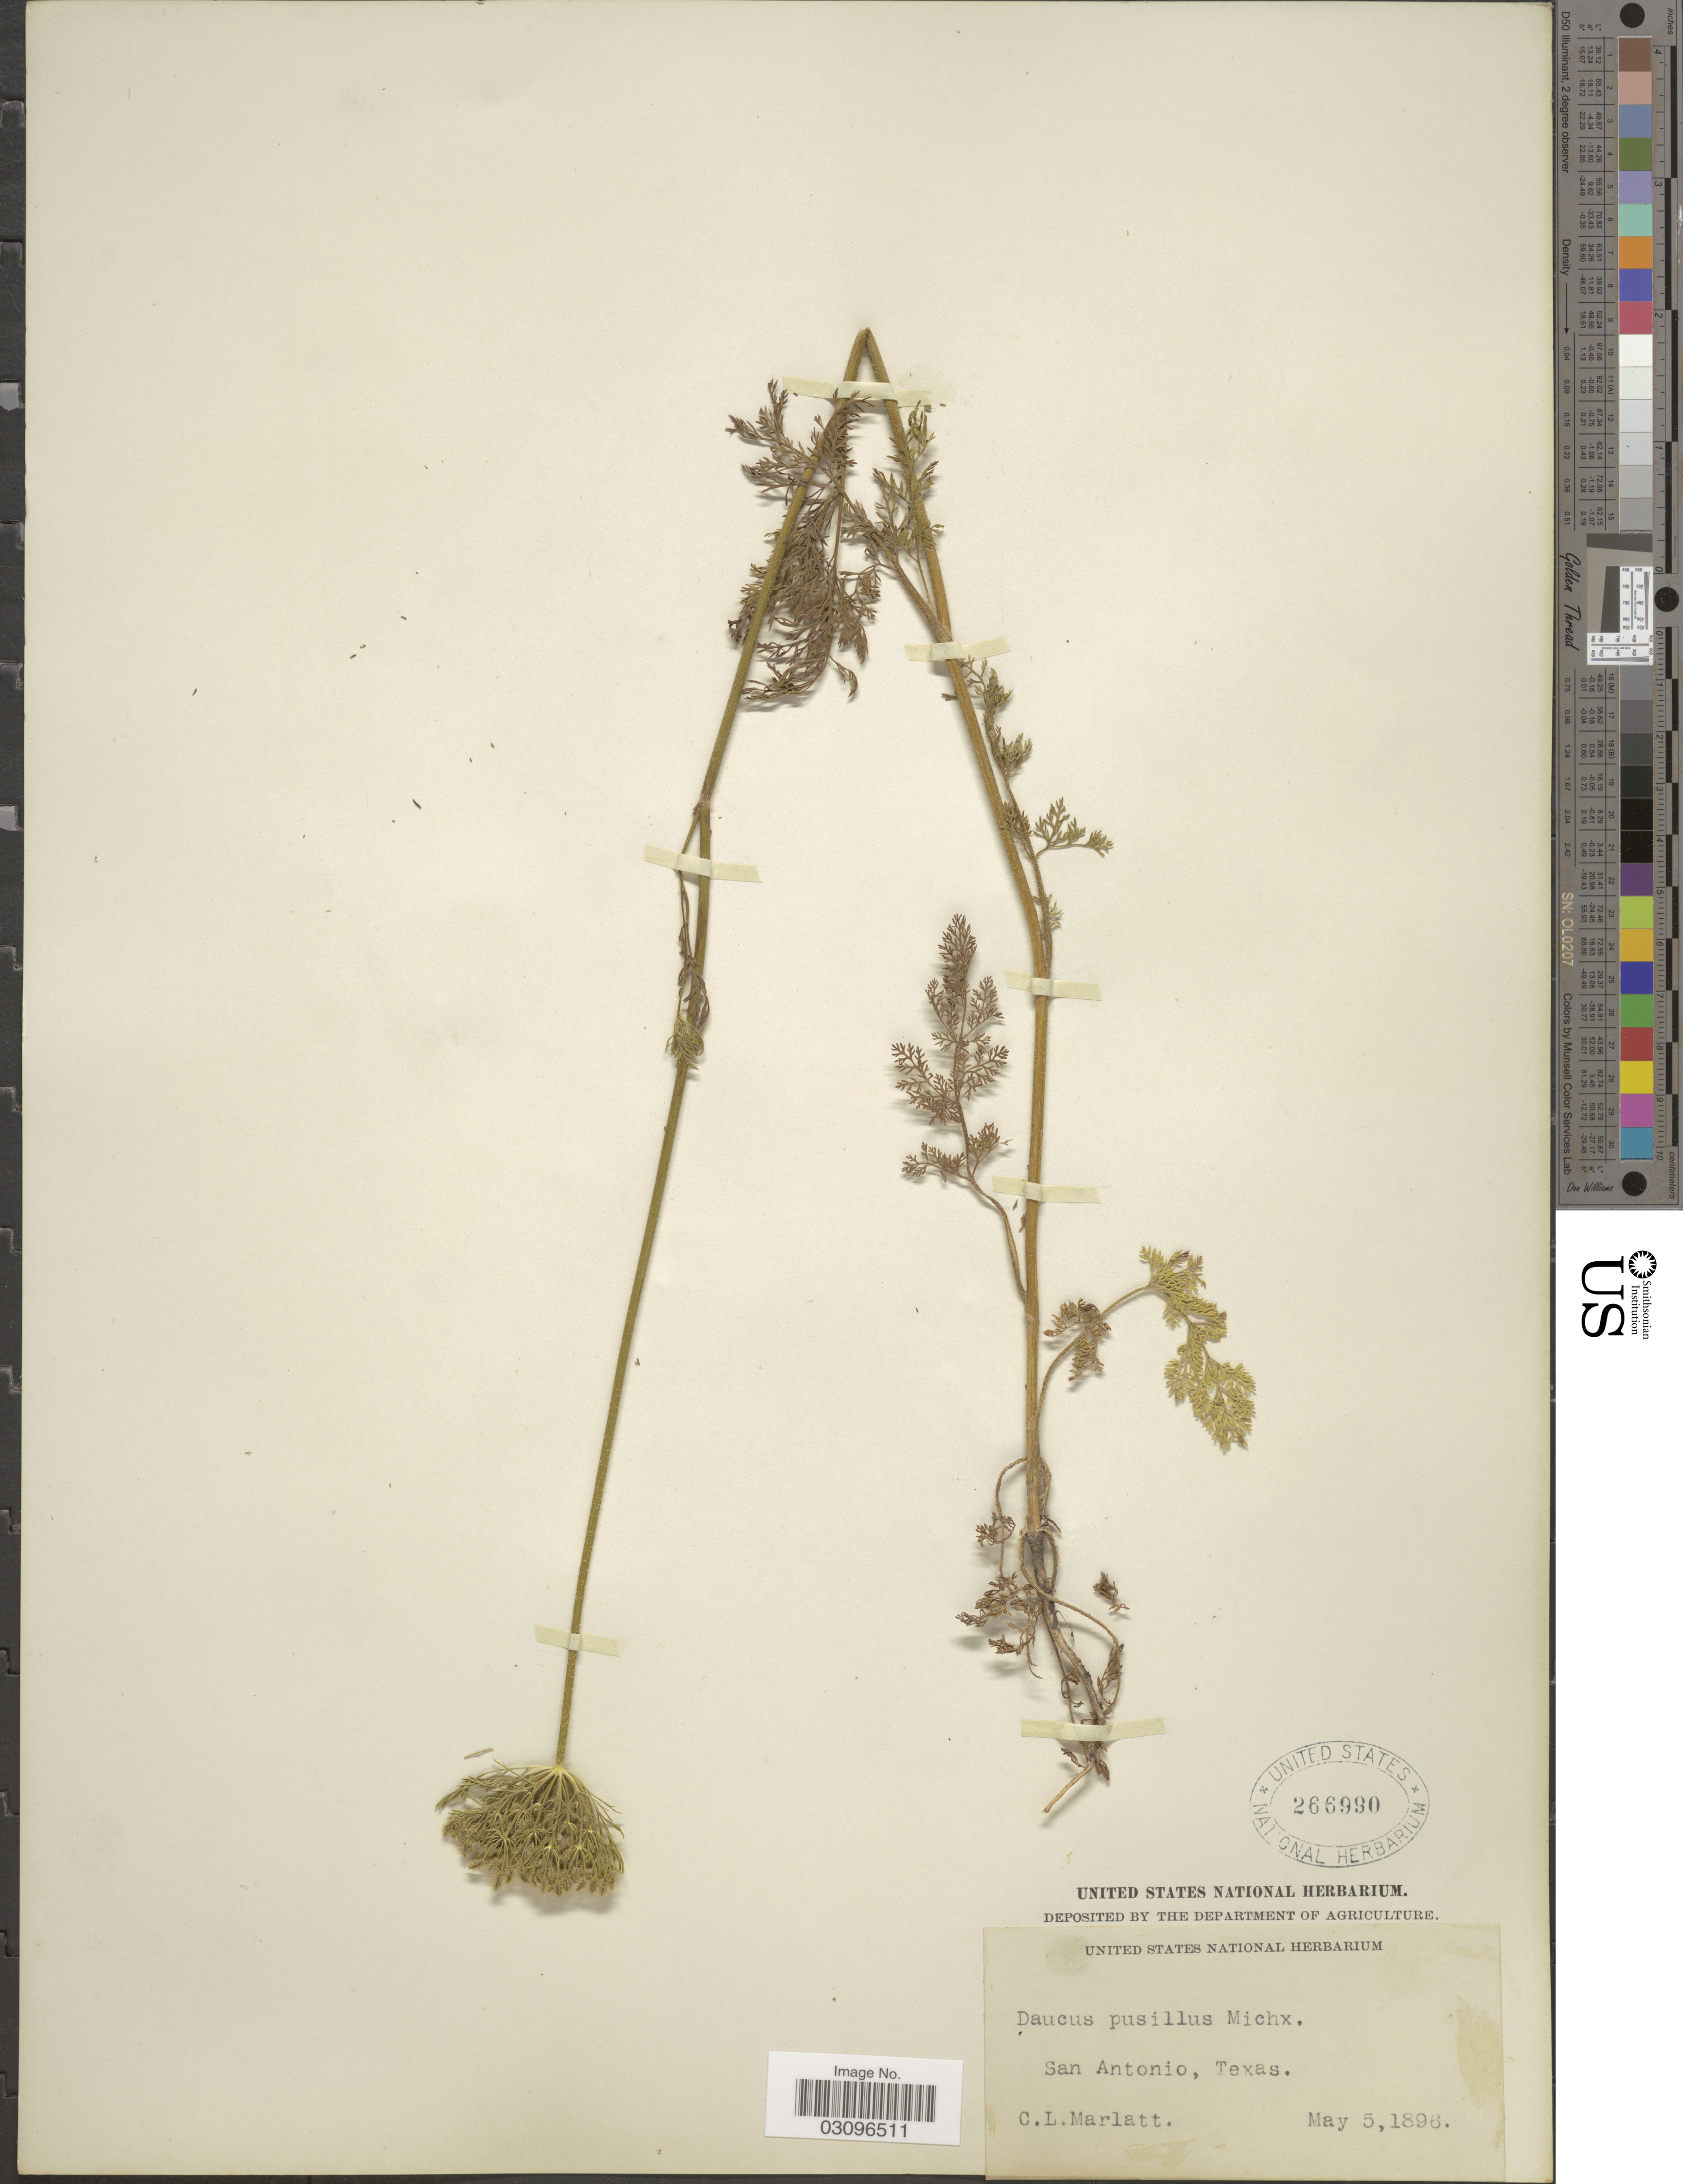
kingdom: Plantae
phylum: Tracheophyta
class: Magnoliopsida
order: Apiales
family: Apiaceae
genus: Daucus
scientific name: Daucus pusillus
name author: Michx.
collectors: C. Marlatt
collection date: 1896-05-05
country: United States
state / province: Texas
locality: San Antonio.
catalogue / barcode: US 266990